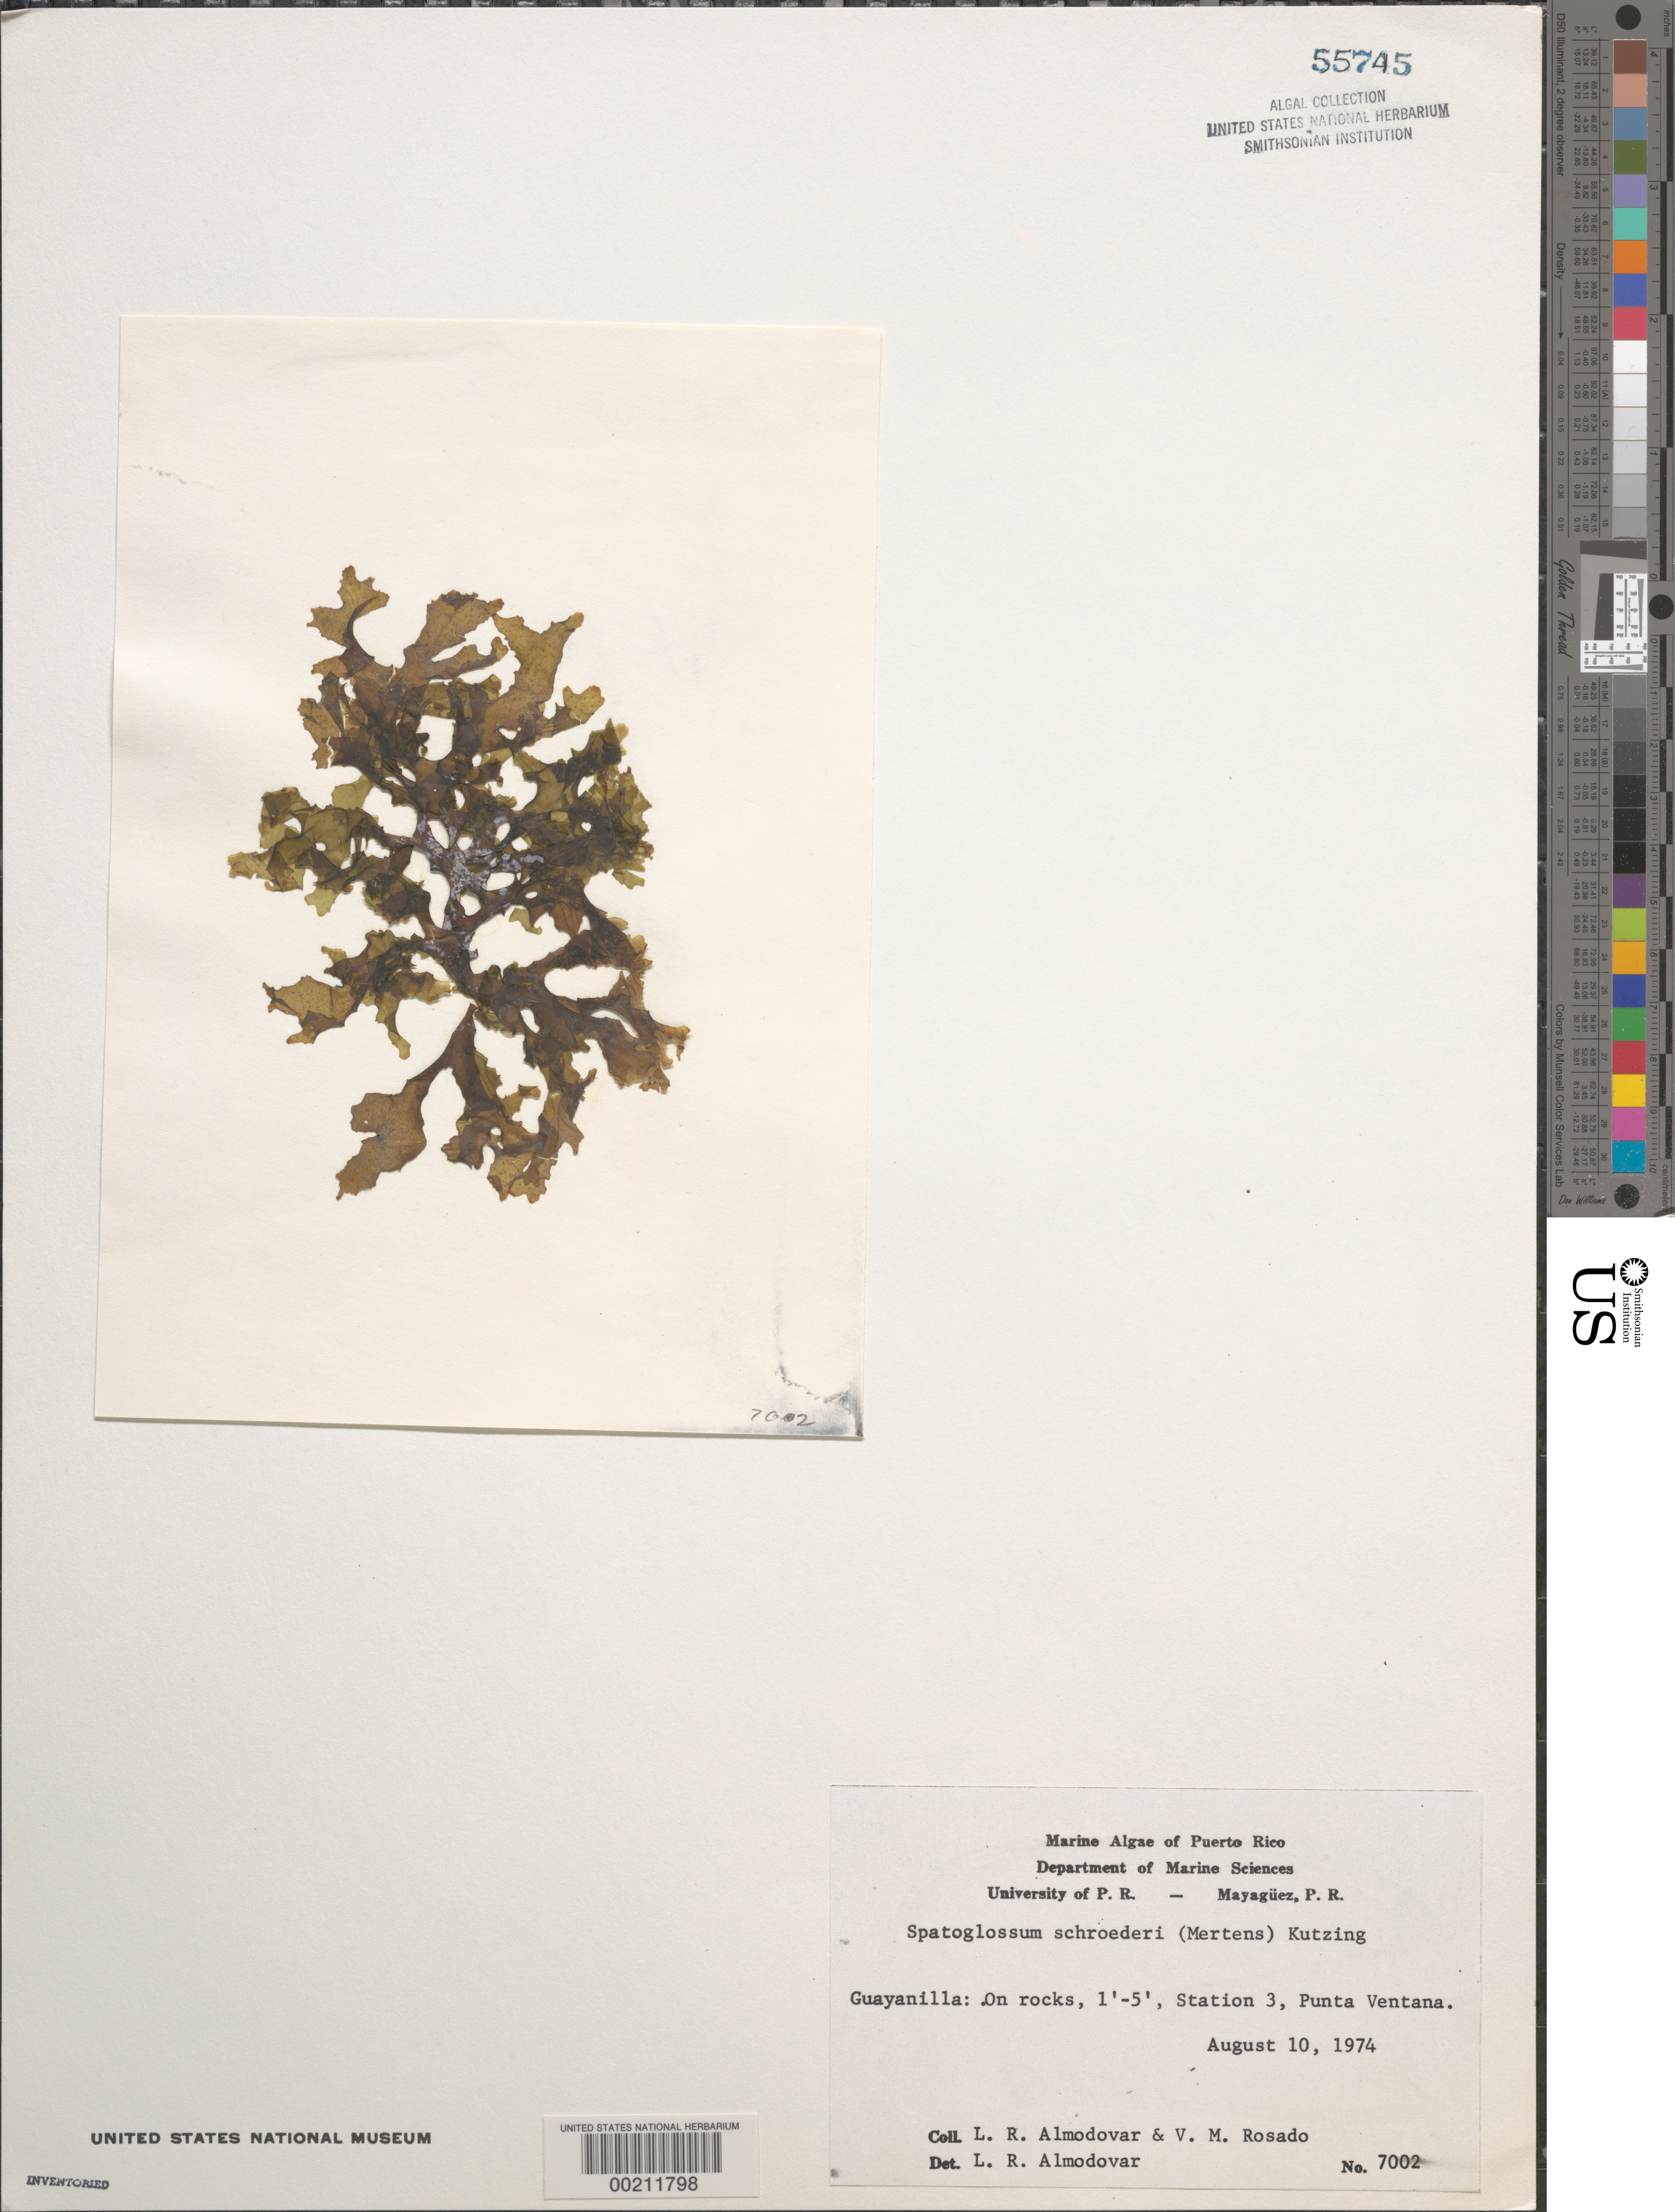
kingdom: Chromista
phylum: Ochrophyta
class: Phaeophyceae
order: Dictyotales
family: Dictyotaceae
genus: Spatoglossum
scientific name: Spatoglossum schroederi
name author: (C. Agardh) Kütz.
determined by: Almodovar, L. R.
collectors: L. Almodovar & V. Rosado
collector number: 7002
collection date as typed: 10 Aug 1974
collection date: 1974-08-10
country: Puerto Rico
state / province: Guayanilla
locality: Punta ventana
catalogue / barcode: US 55745